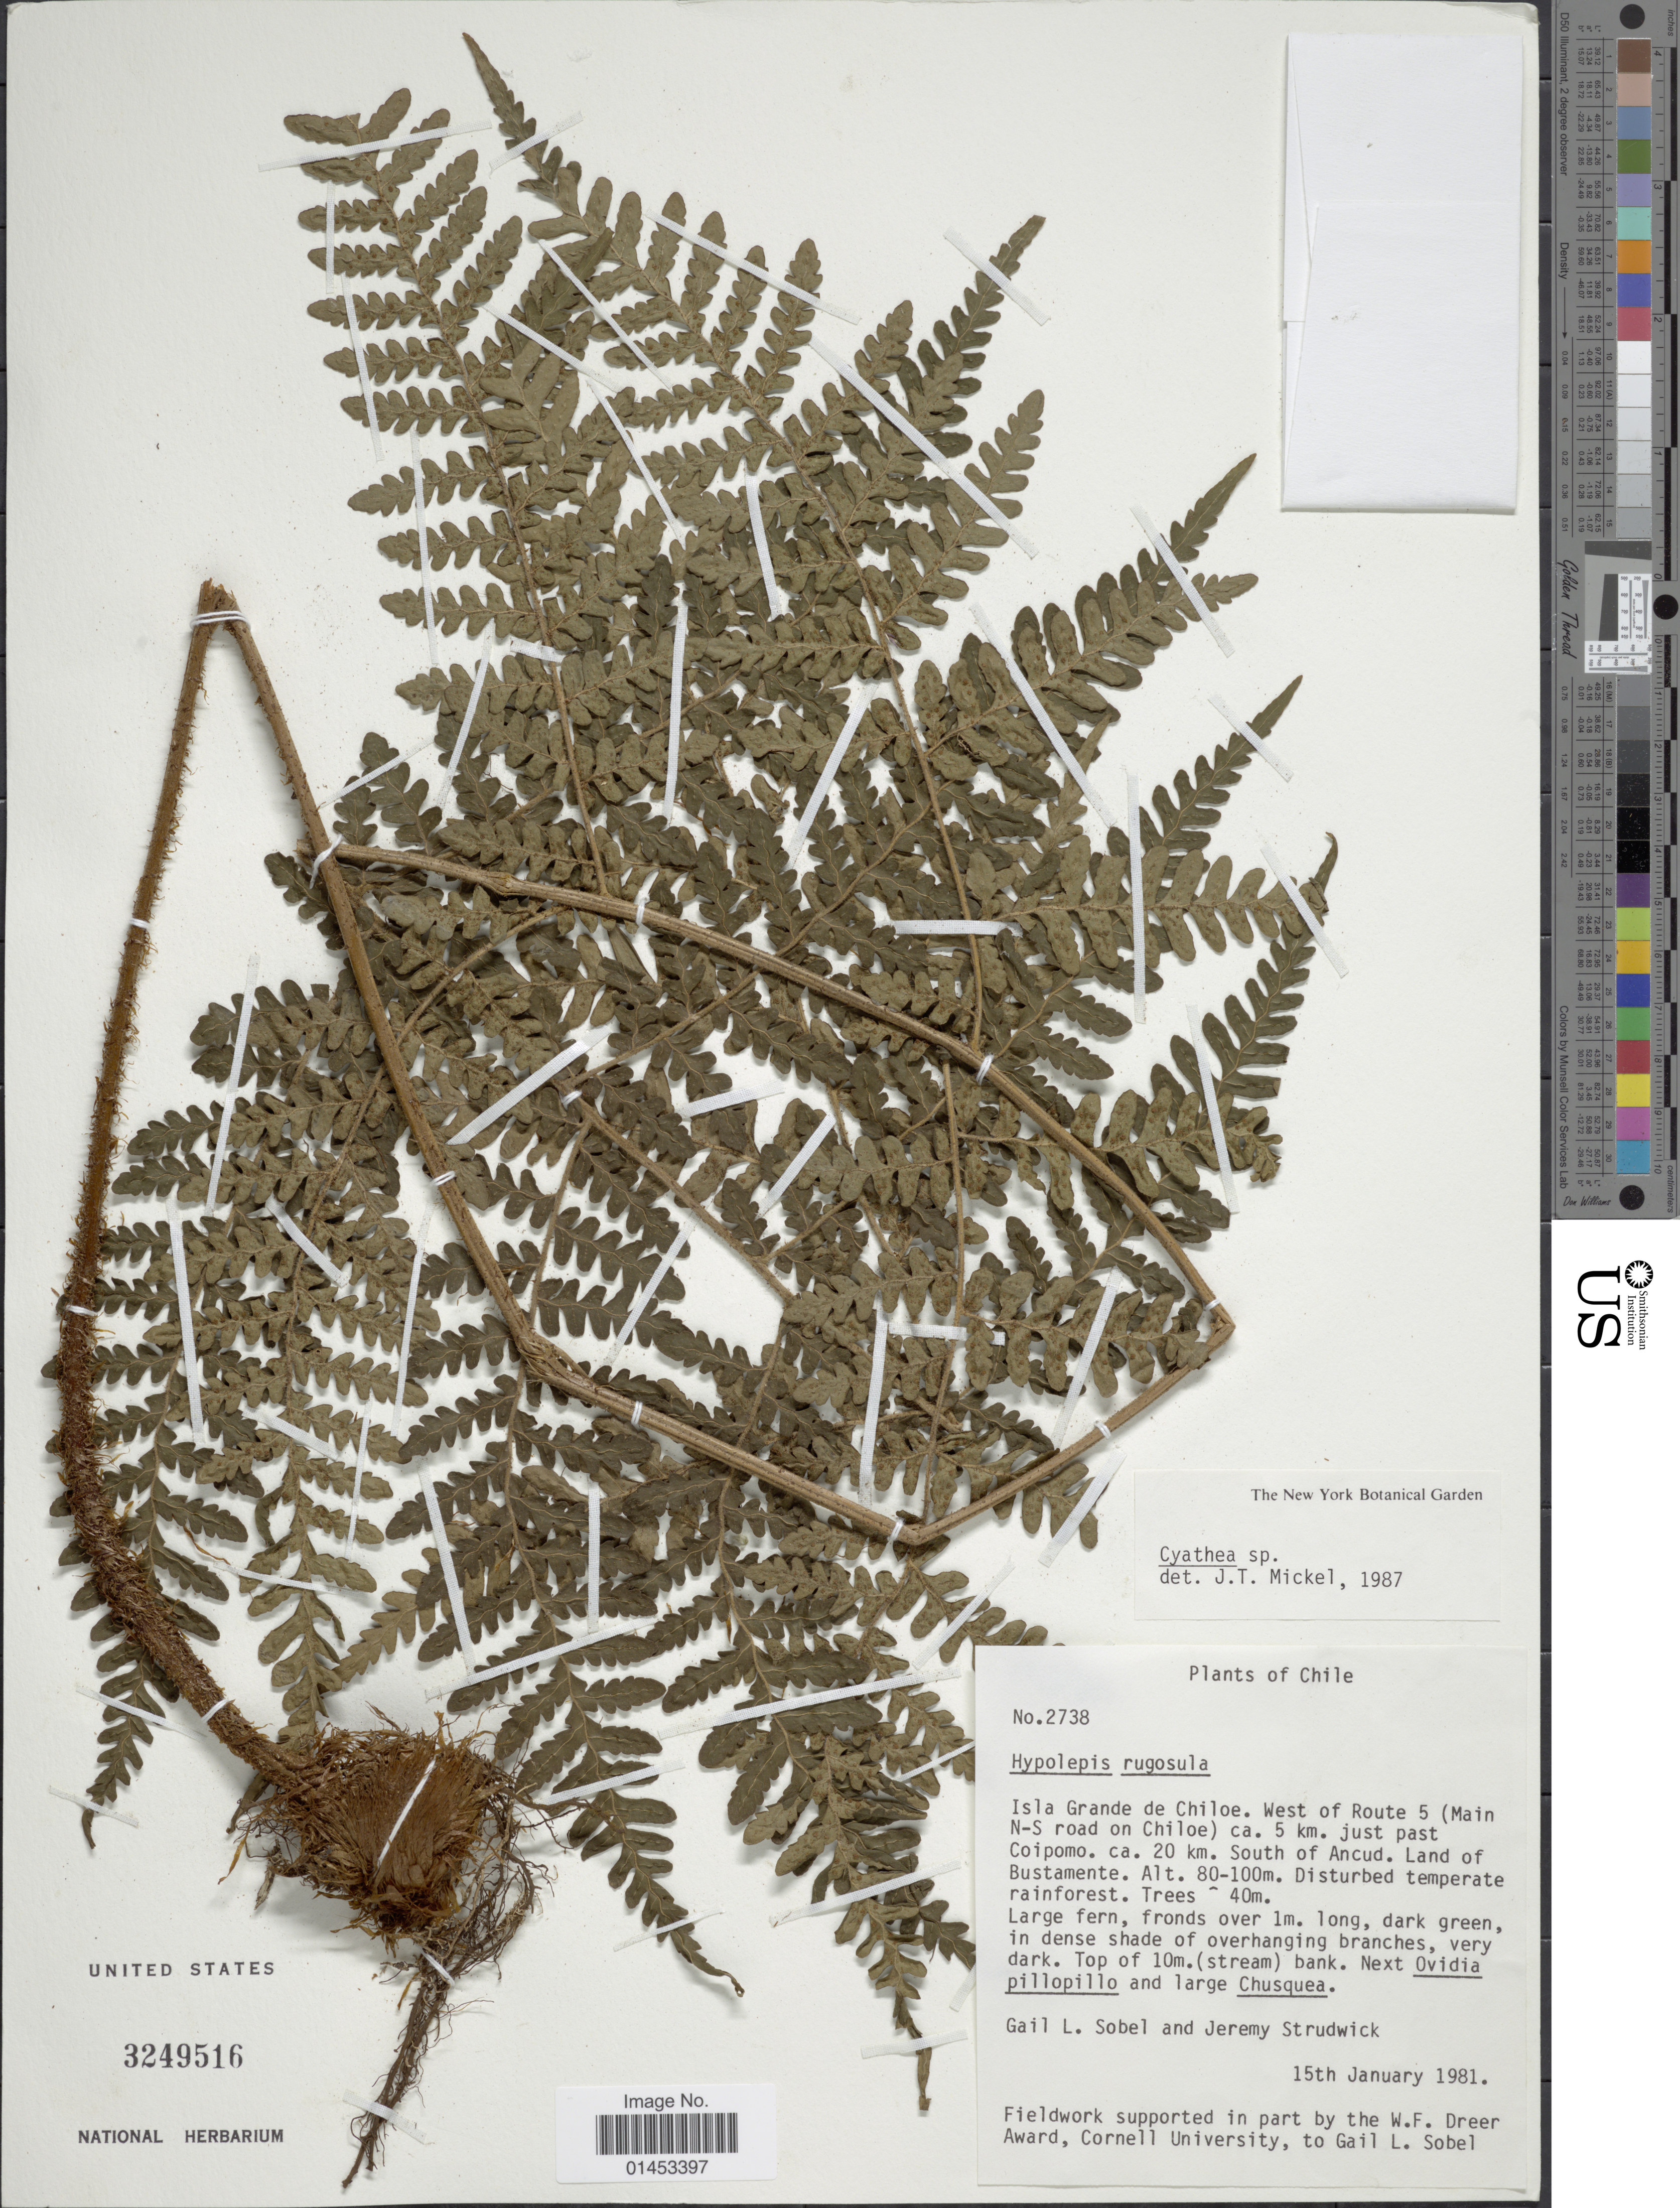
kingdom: Plantae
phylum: Tracheophyta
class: Polypodiopsida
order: Cyatheales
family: Cyatheaceae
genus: Cyathea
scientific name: Cyathea sp.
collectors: G. L. Sobel & J. J. Strudwick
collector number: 2738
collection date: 1981-01-15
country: Chile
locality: Isla Grande de Chiloe, west of Route 5 (Main N-S road on Chiloe) ca. 5km just past Coipomo, ca. 20km South of Ancud, land of Bustament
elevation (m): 80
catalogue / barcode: US 3249516